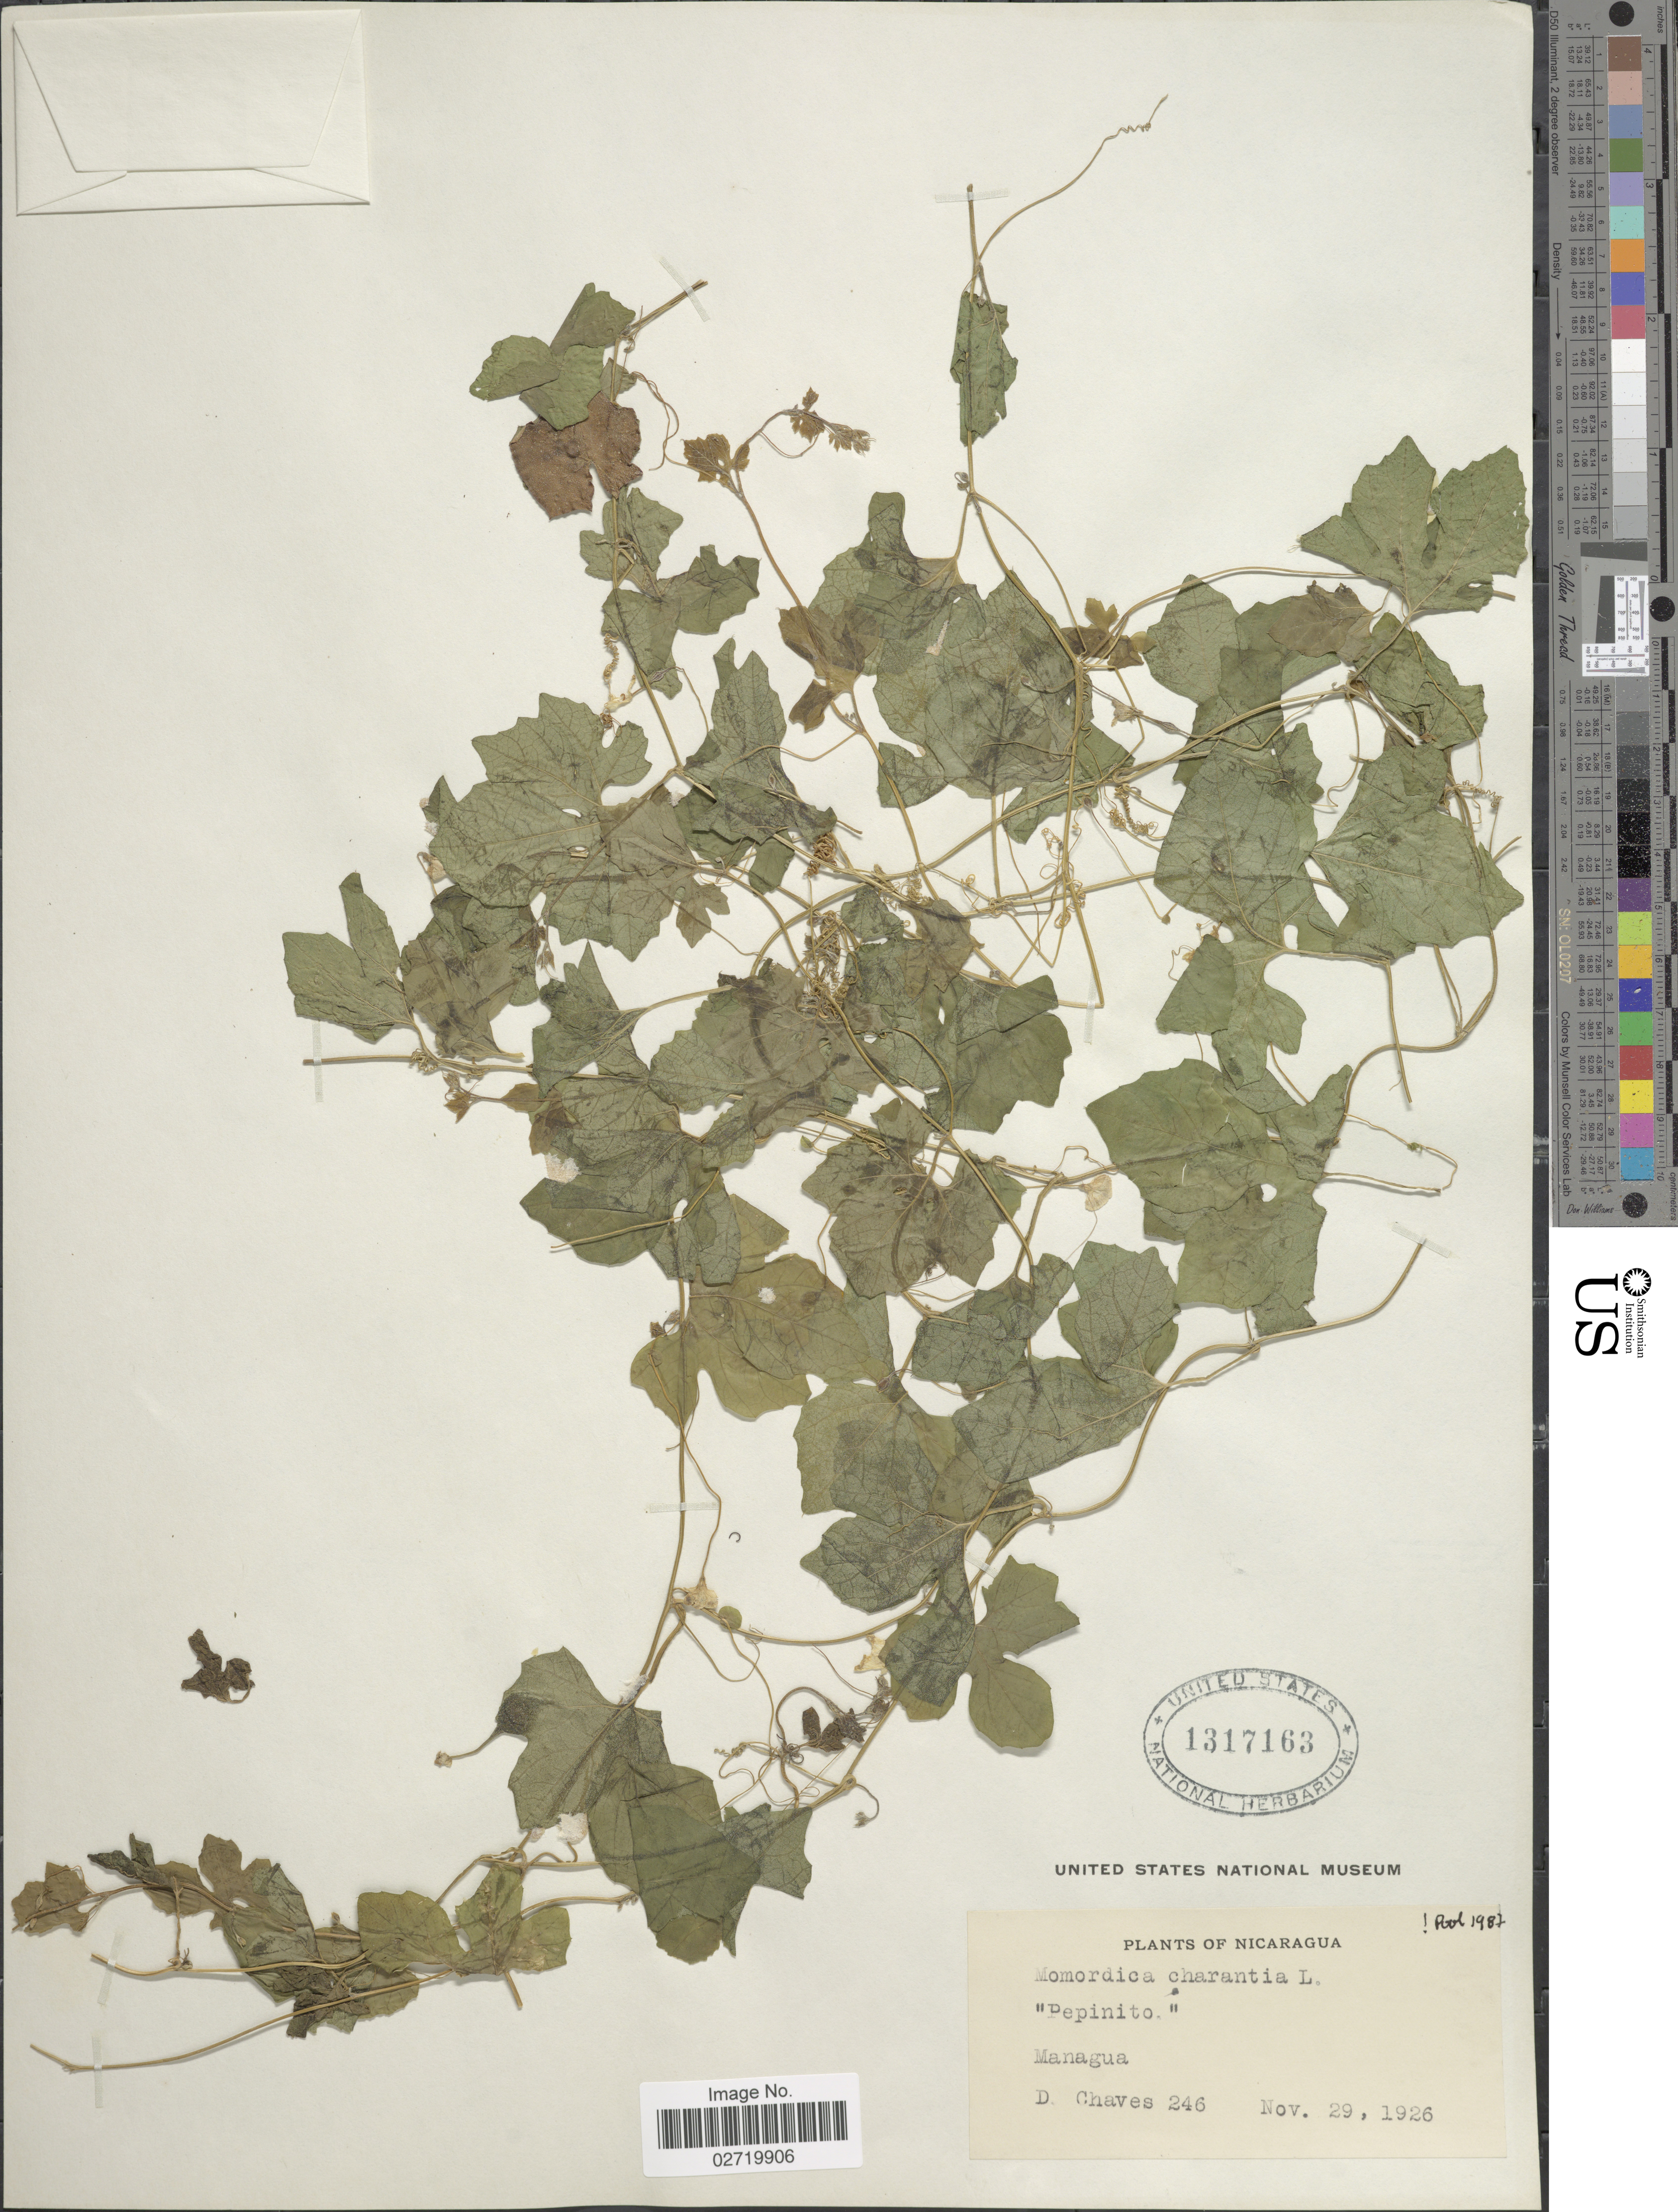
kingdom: Plantae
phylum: Tracheophyta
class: Magnoliopsida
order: Cucurbitales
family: Cucurbitaceae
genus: Momordica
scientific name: Momordica charantia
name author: L.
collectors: D. Chaves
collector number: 246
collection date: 1926-11-29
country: Nicaragua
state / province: Managua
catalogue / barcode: US 1317163